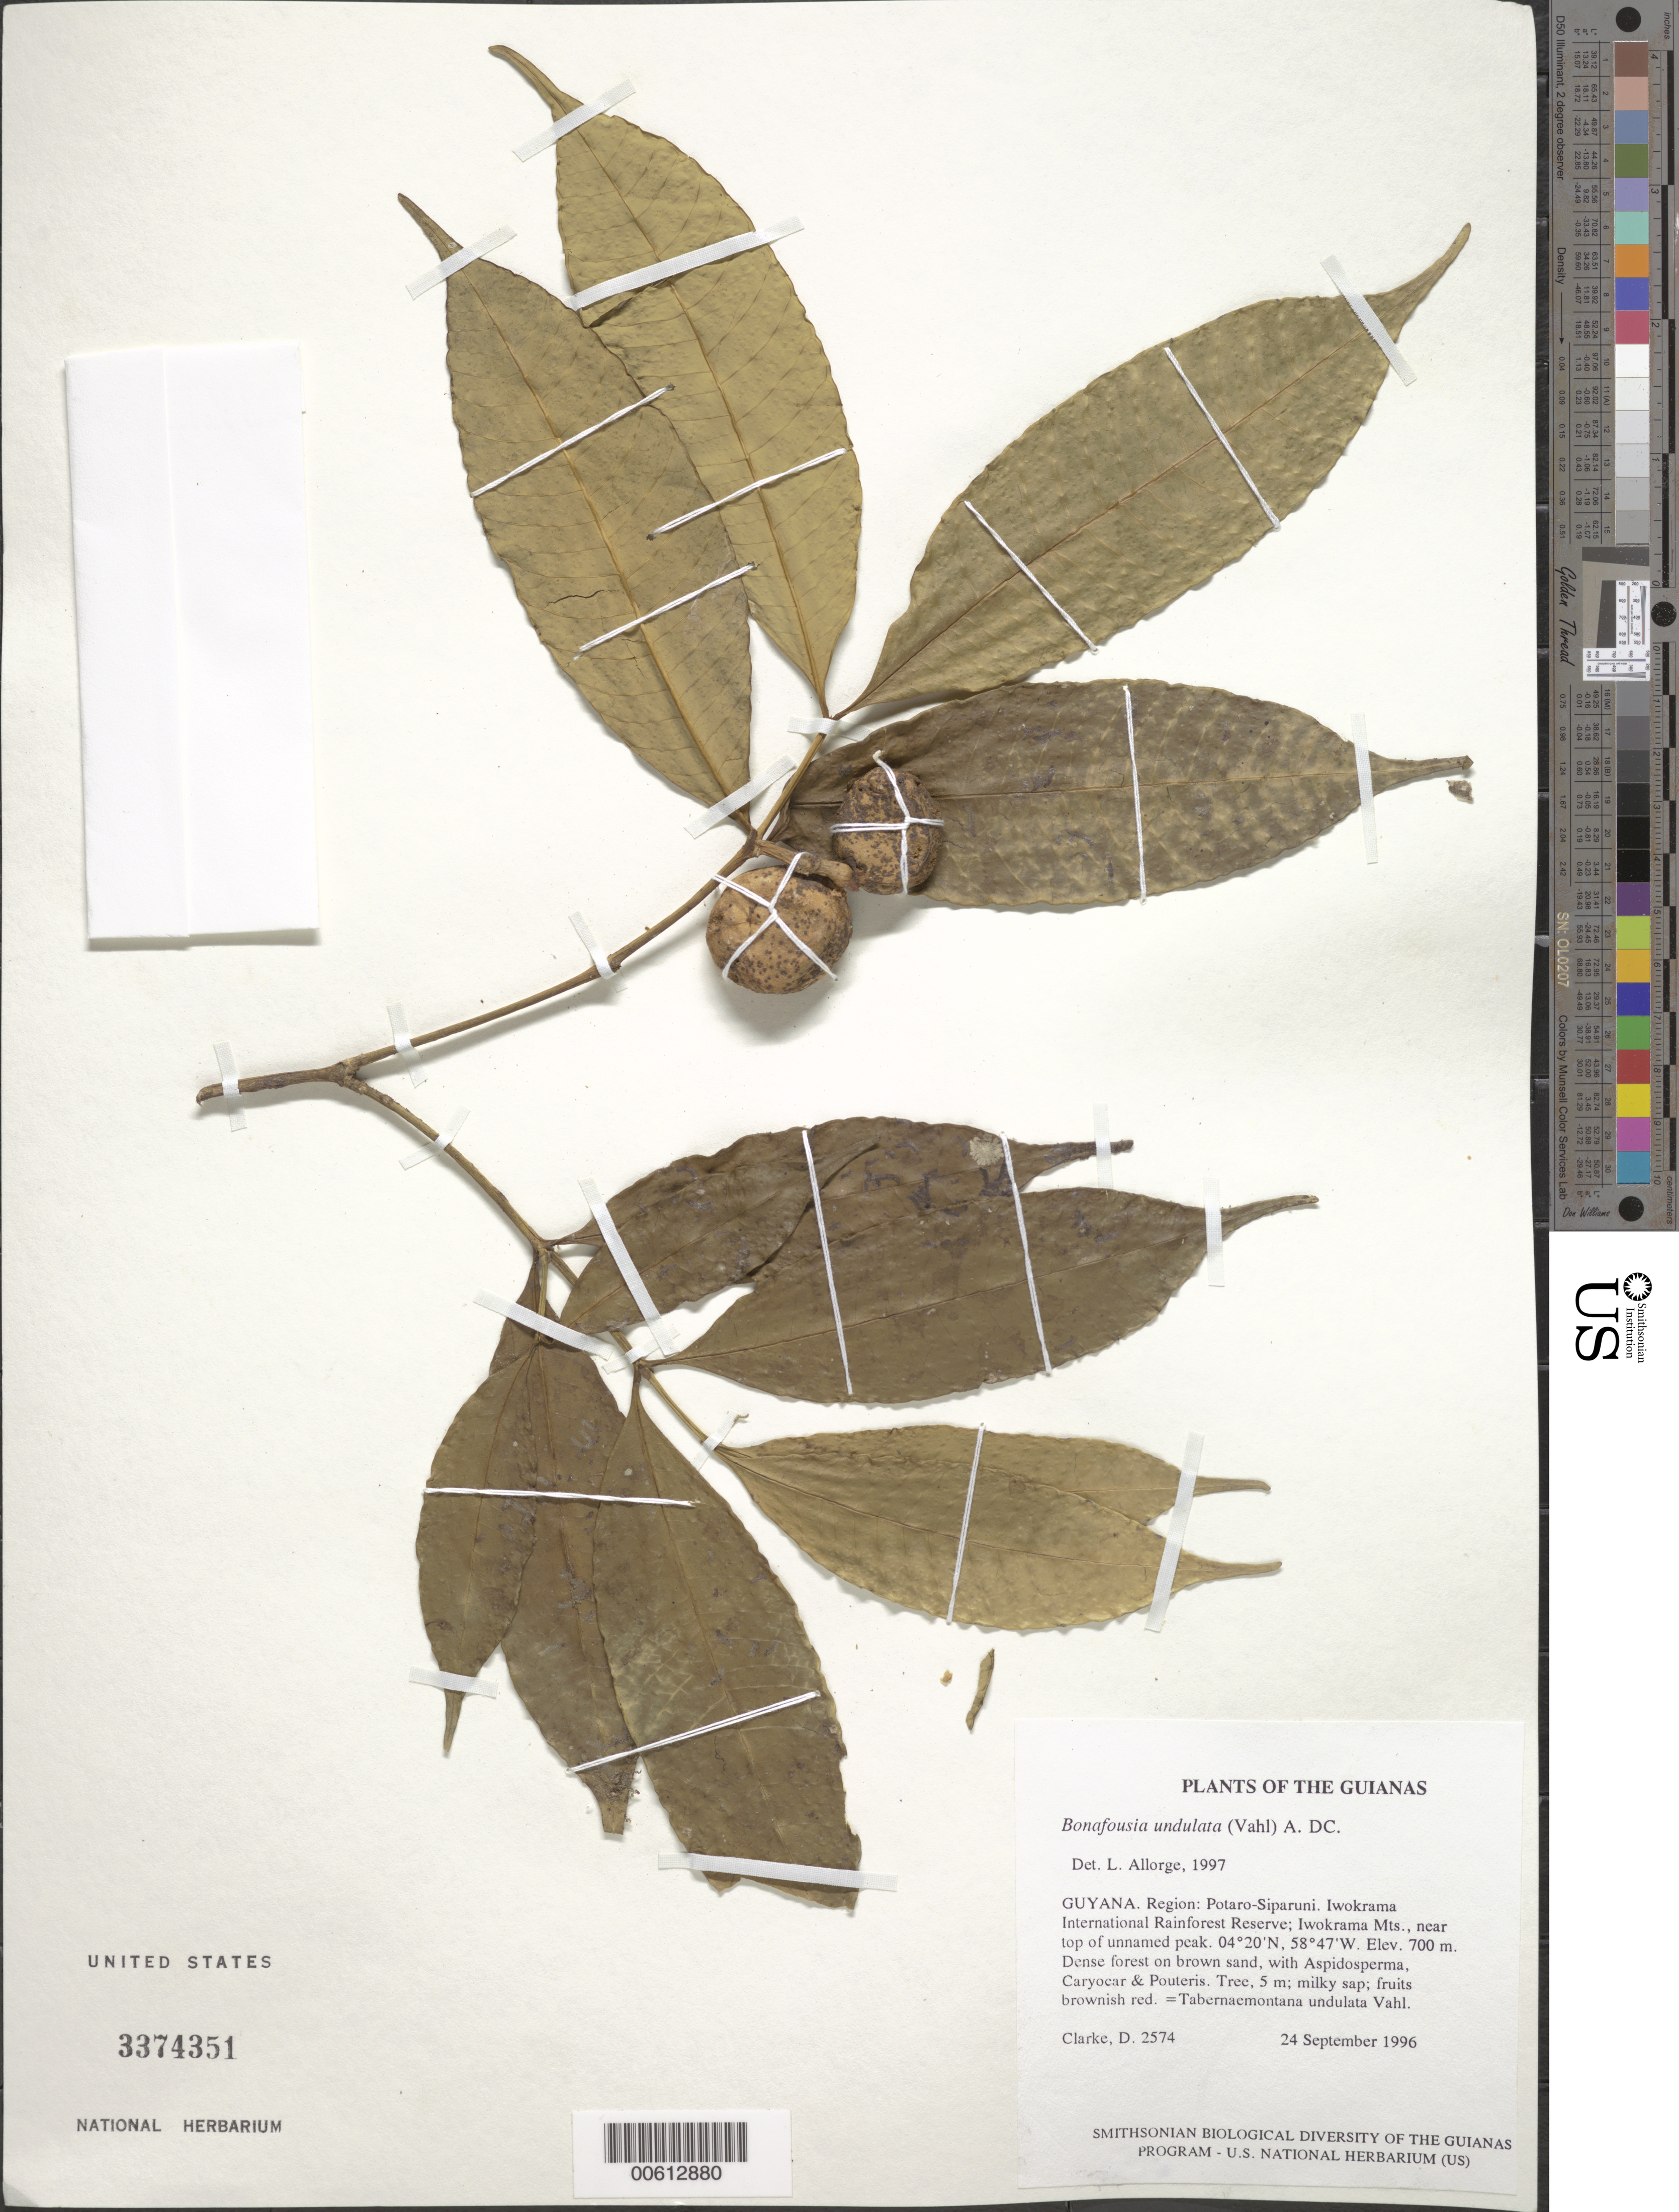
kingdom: Plantae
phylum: Tracheophyta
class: Magnoliopsida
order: Gentianales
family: Apocynaceae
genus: Bonafousia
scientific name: Bonafousia undulata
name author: (Vahl) A. DC.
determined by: Allorge, L.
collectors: H. D. Clarke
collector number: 2574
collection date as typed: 24 September 1996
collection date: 1996-09-24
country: Guyana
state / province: Potaro-Siparuni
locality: Iwokrama International Rainforest Reserve; Iwokrama Mts., near top of unnamed peak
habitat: Dense forest on brown sand, with Aspidosperma, Caryocar & Pouteria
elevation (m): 700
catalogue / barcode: US 3374351